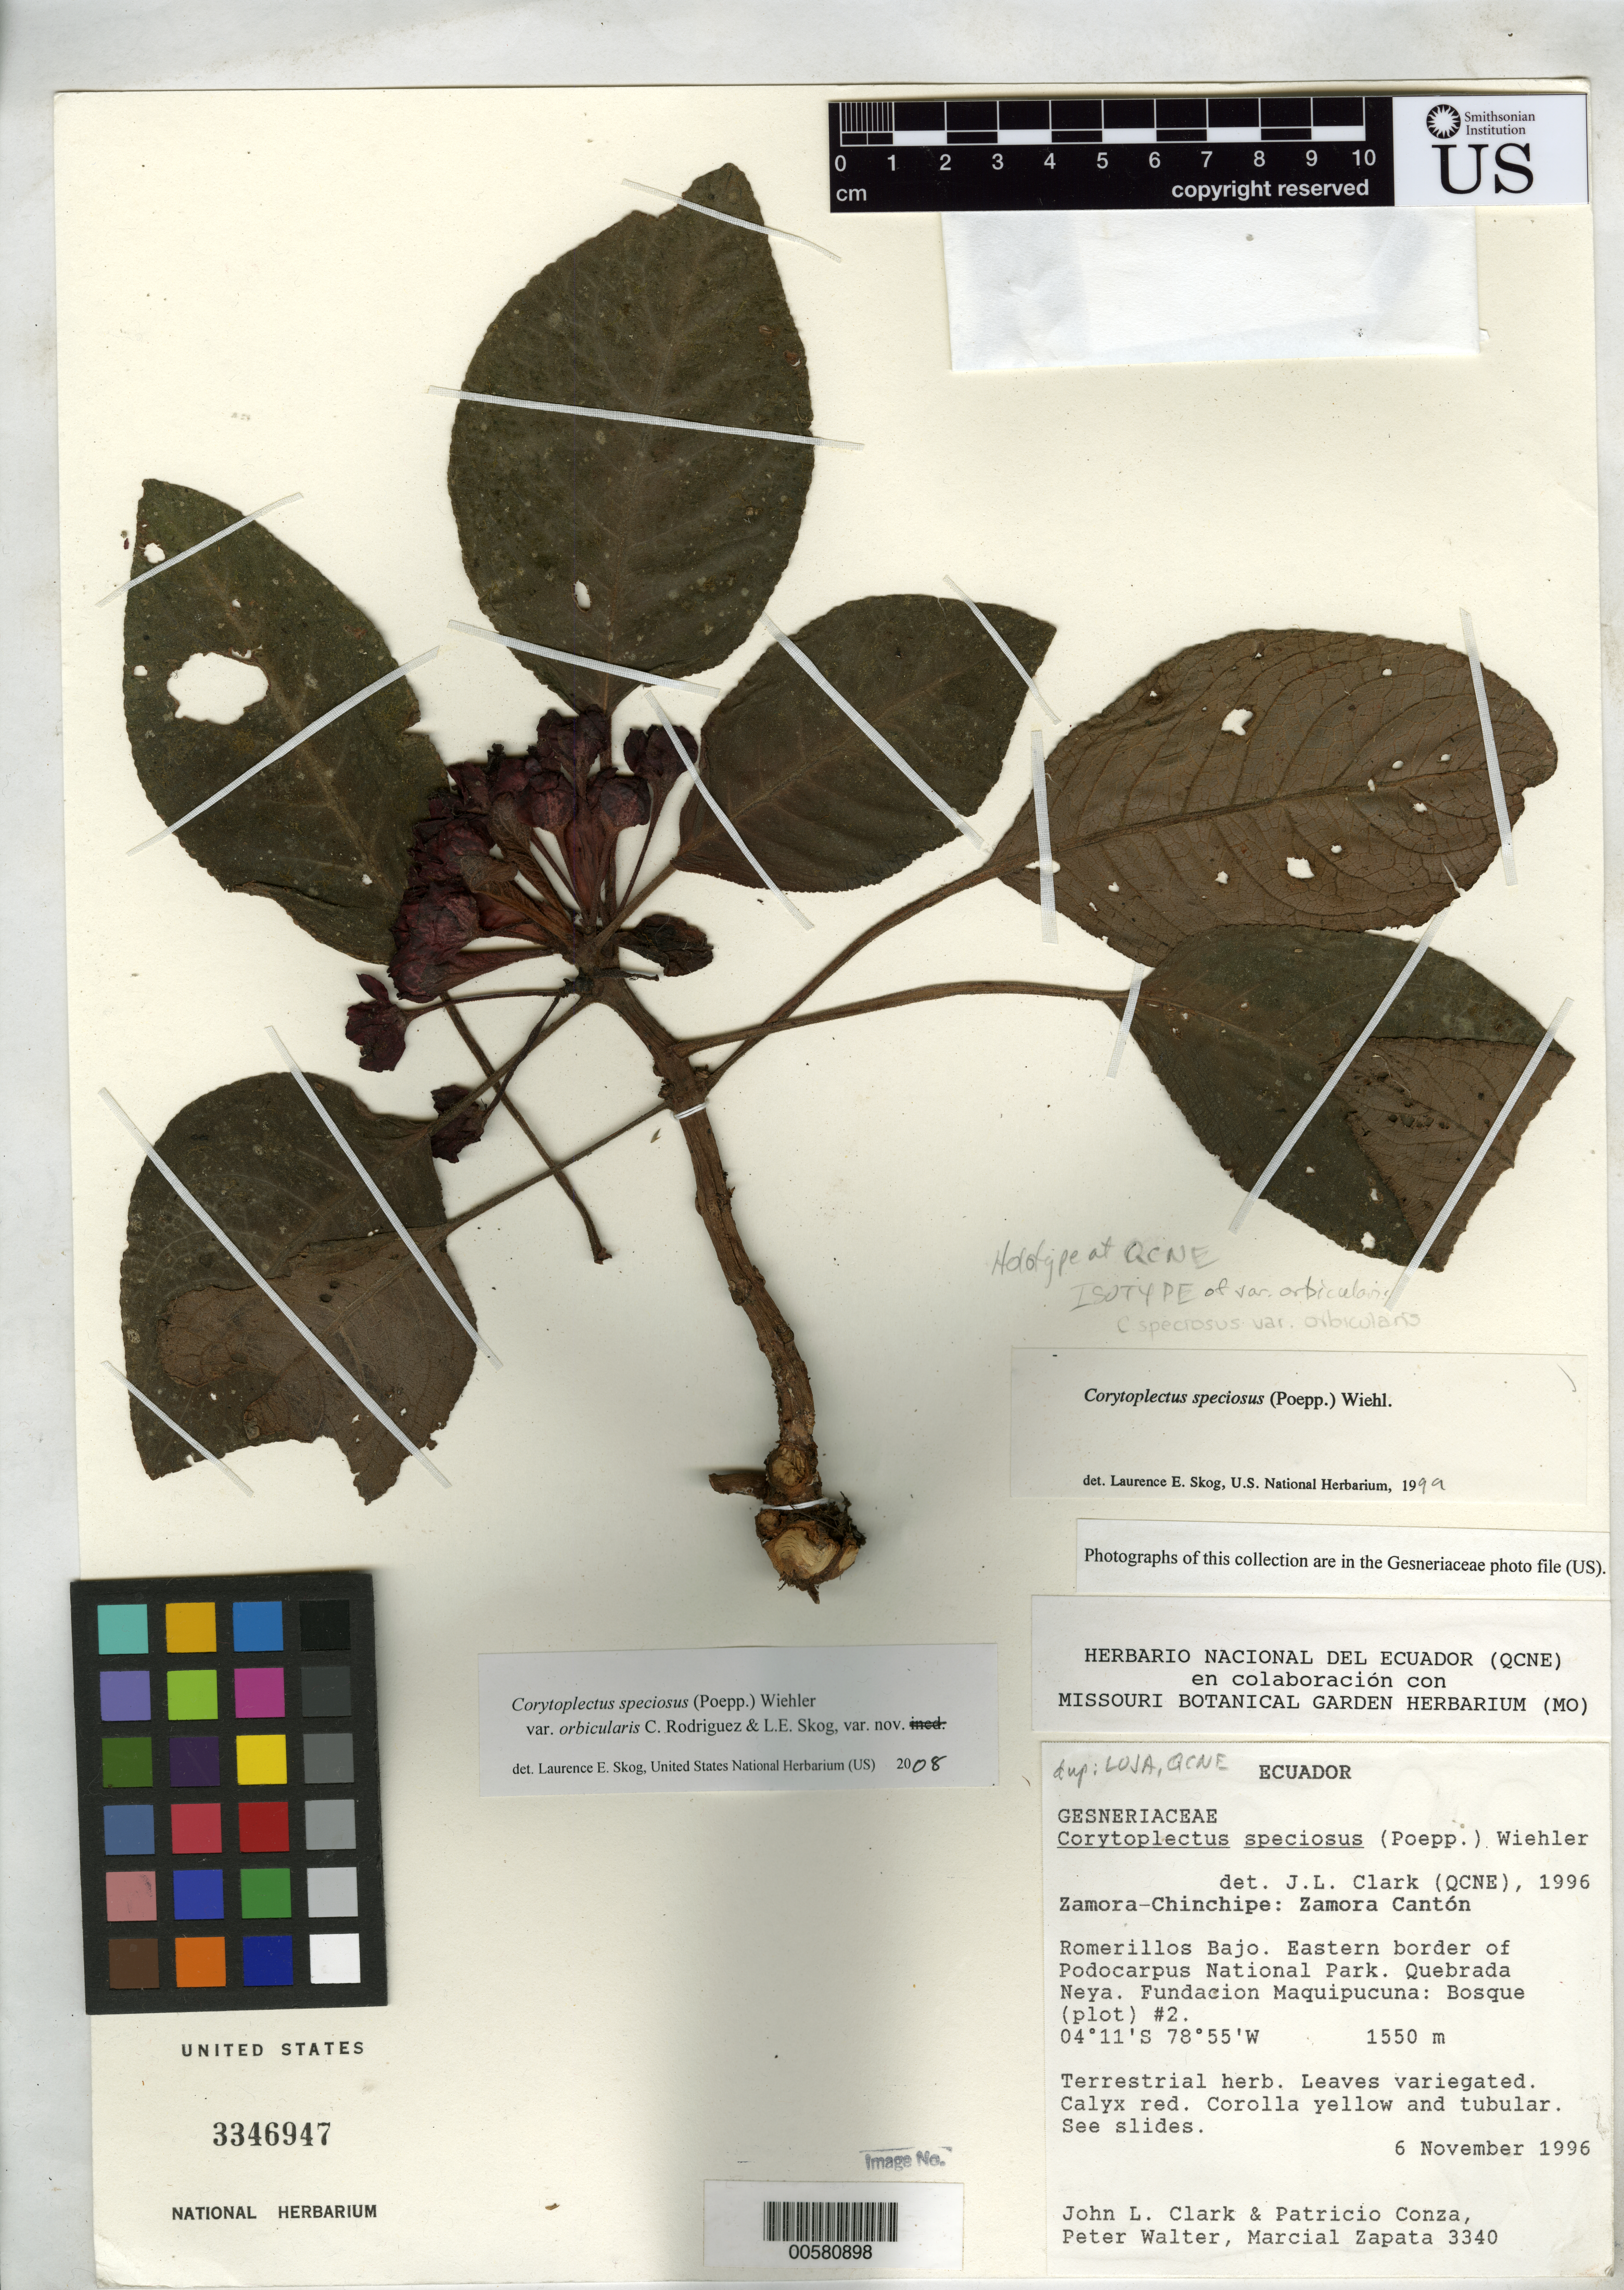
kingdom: Plantae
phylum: Tracheophyta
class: Magnoliopsida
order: Lamiales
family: Gesneriaceae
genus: Corytoplectus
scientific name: Corytoplectus speciosus var. orbicularis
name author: Rodr.-Flores & L.E. Skog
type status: Isotype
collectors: J. L. Clark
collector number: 3340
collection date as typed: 06 Nov 1996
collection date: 1996-11-06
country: Ecuador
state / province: Zamora-Chinchipe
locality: Zamora-Chinchipe: Zamora Cantón. Romerillos Bajo. Eastern border of Podocarpus National Park. Quebrada Neya. Fundacion Maquipucuna: Bosque (plot) #2.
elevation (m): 1550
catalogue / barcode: US 3346947